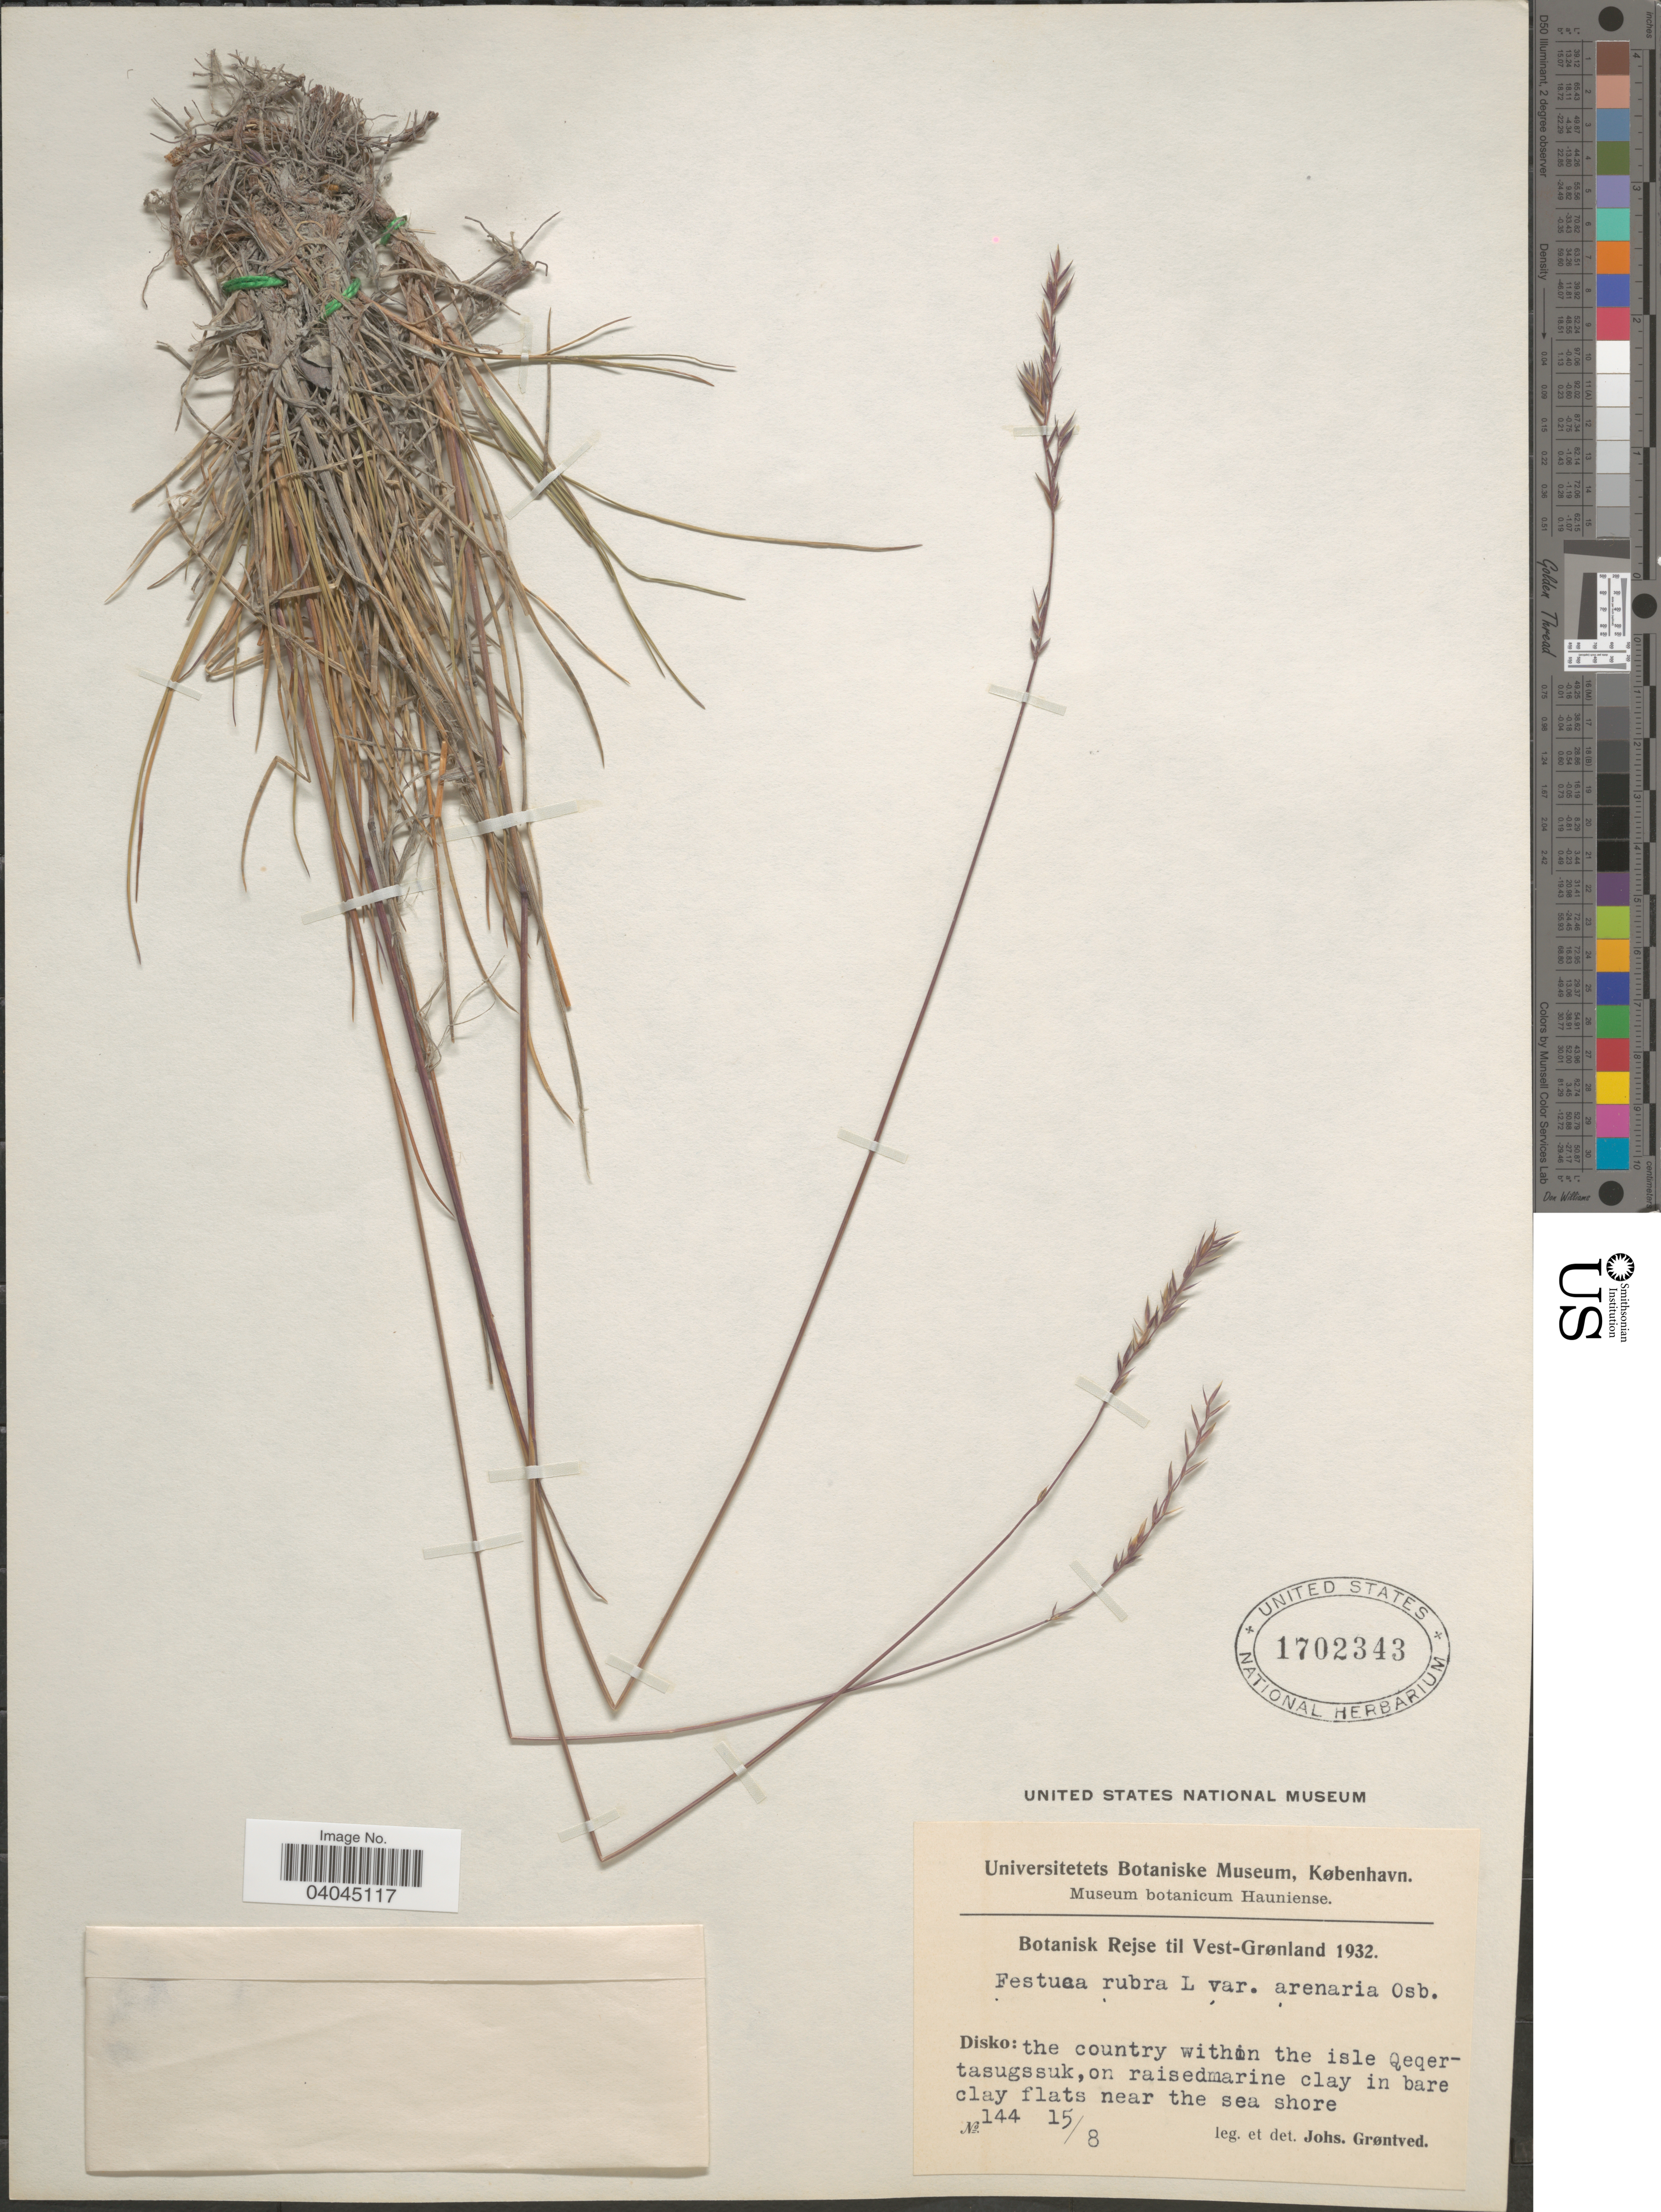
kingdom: Plantae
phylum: Tracheophyta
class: Liliopsida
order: Poales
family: Poaceae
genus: Festuca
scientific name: Festuca rubra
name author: L.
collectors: J. Grøntved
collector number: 144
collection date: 1932-08-15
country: Greenland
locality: Vest-Grønland. Disko: the country within the isle Qeqertasugssuk, near the sea shore.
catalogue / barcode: US 1702343